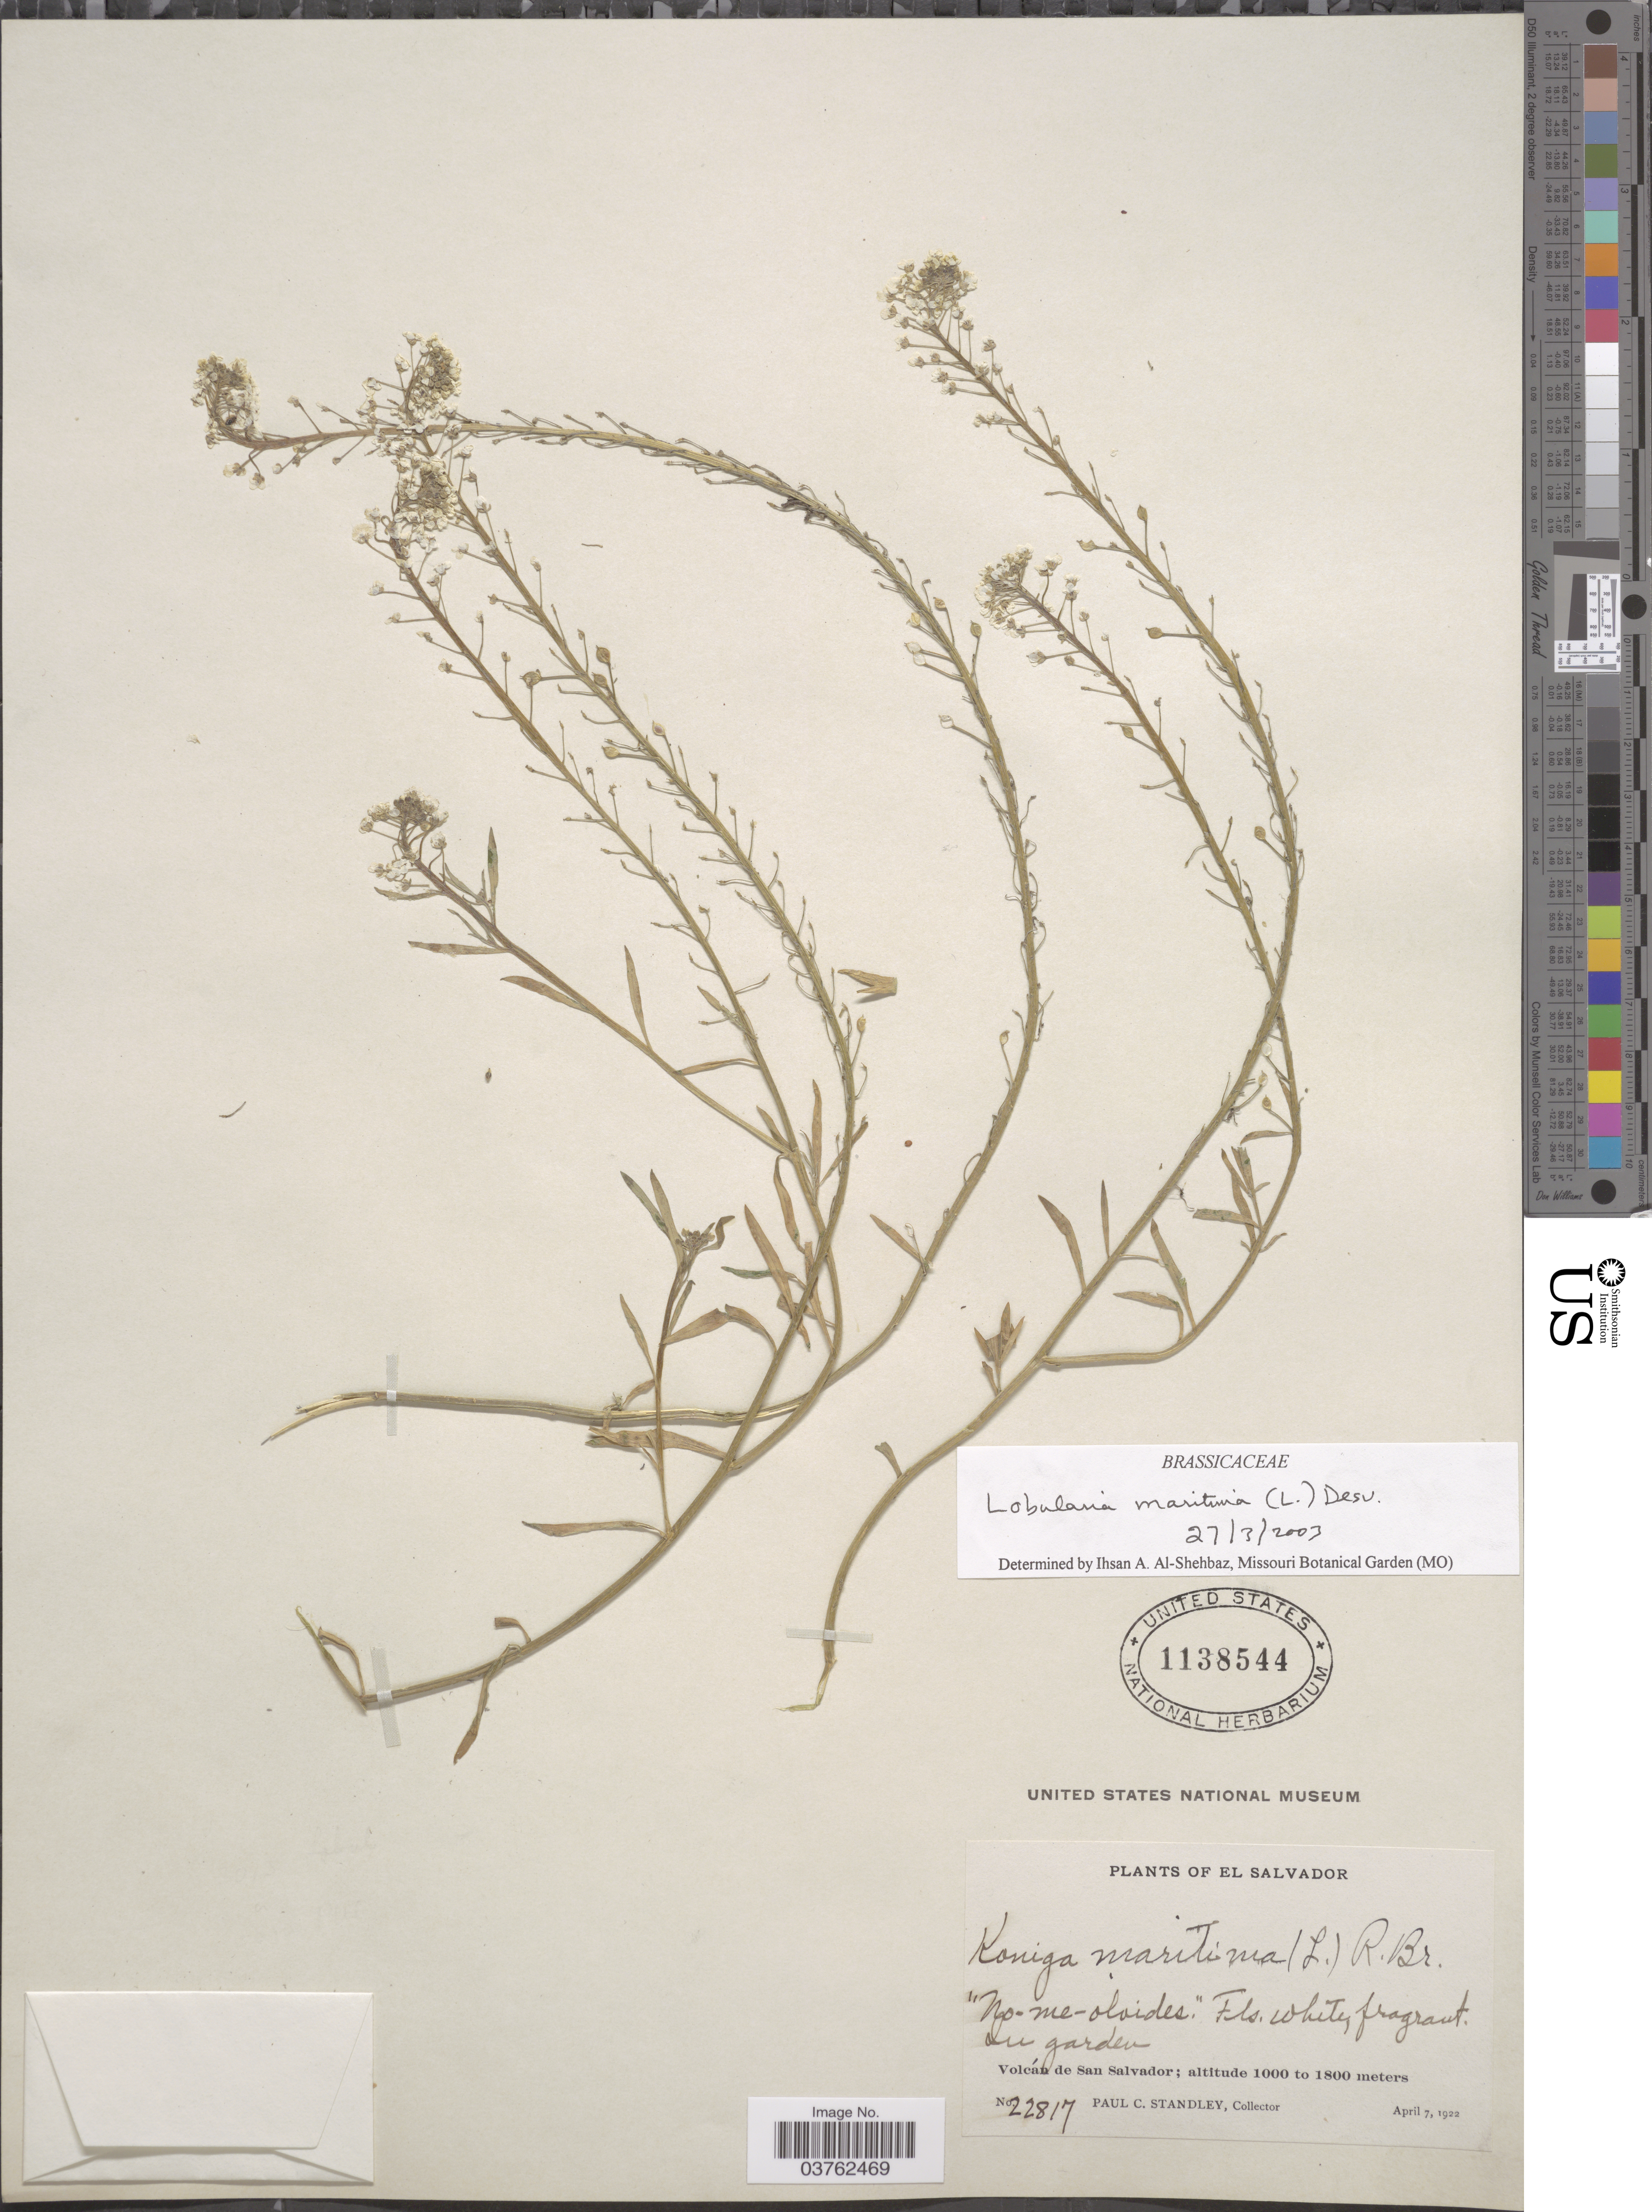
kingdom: Plantae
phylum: Tracheophyta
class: Magnoliopsida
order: Brassicales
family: Brassicaceae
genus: Lobularia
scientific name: Lobularia maritima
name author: (L.) Desv.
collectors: P. C. Standley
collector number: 22817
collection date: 1922-04-07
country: Bahamas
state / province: San Salvador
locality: In garden. Volcán De San Salvador.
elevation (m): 1000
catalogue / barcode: US 1138544